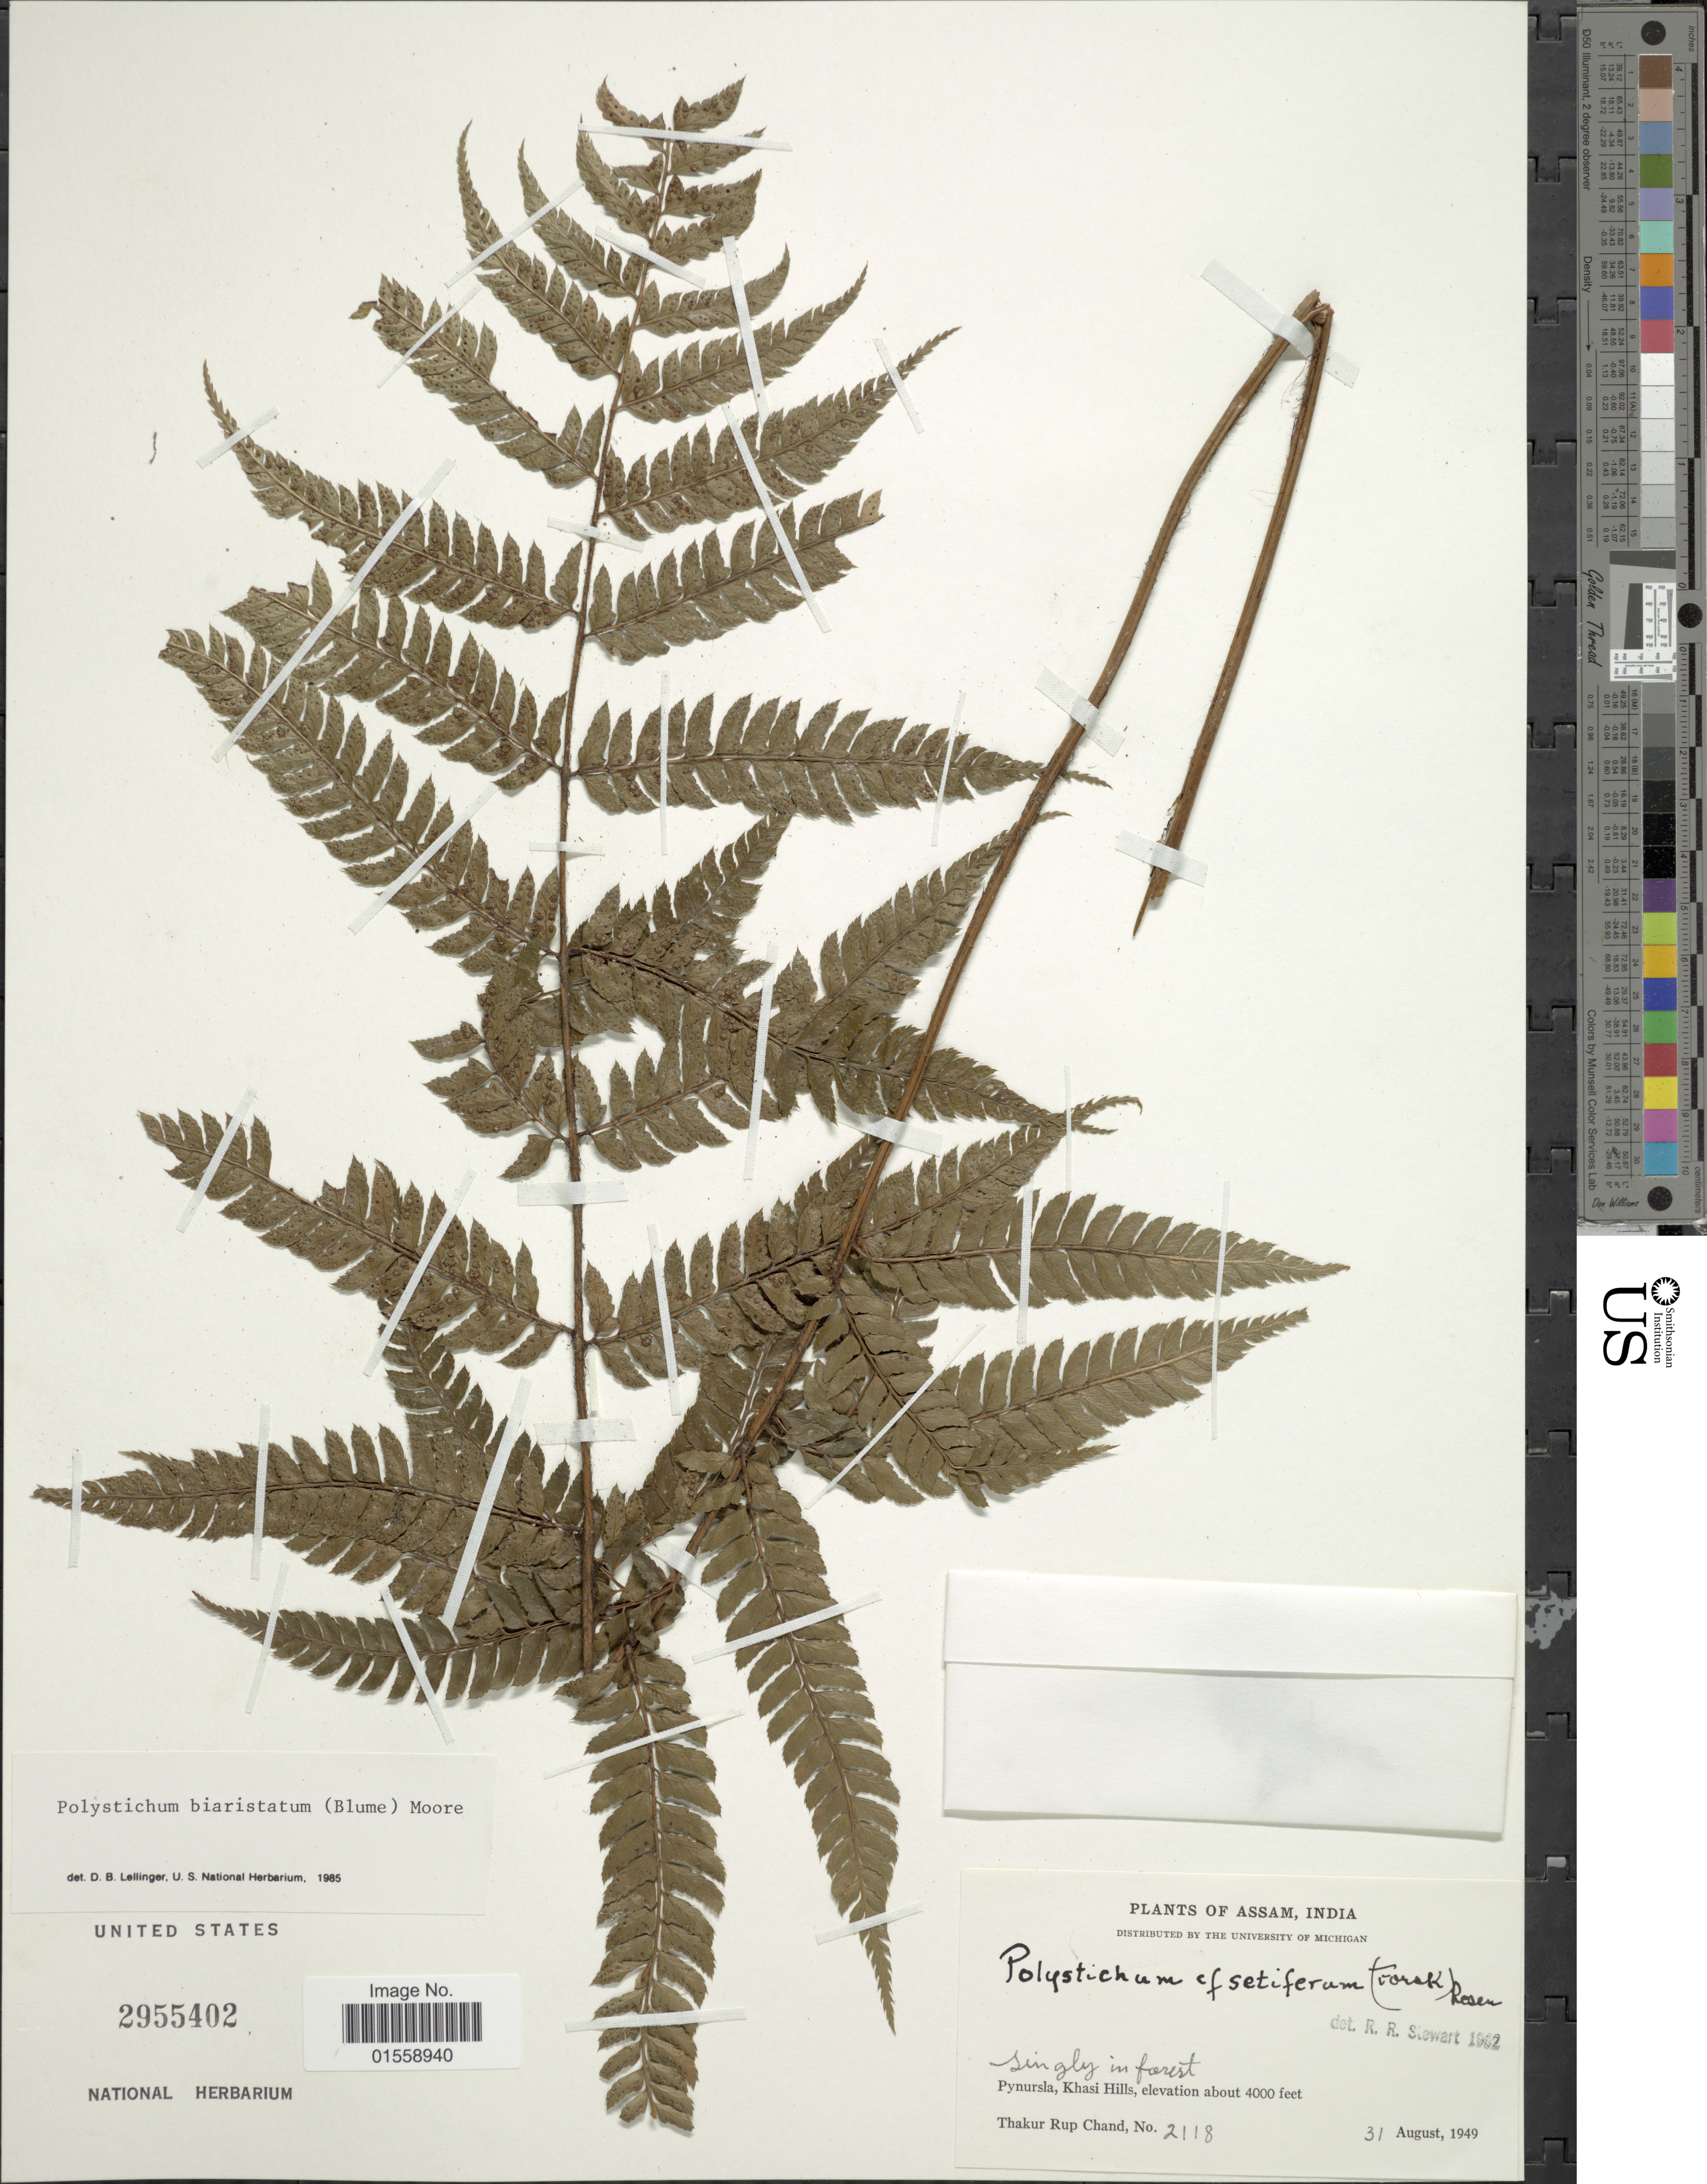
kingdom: Plantae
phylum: Tracheophyta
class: Polypodiopsida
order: Polypodiales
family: Dryopteridaceae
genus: Polystichum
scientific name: Polystichum biaristatum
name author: (Blume) T. Moore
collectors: T. R. Chand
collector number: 2118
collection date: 1949-08-31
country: India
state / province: Meghalaya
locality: Pynursla, Khasi Hills.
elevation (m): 1219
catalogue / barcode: US 2955402